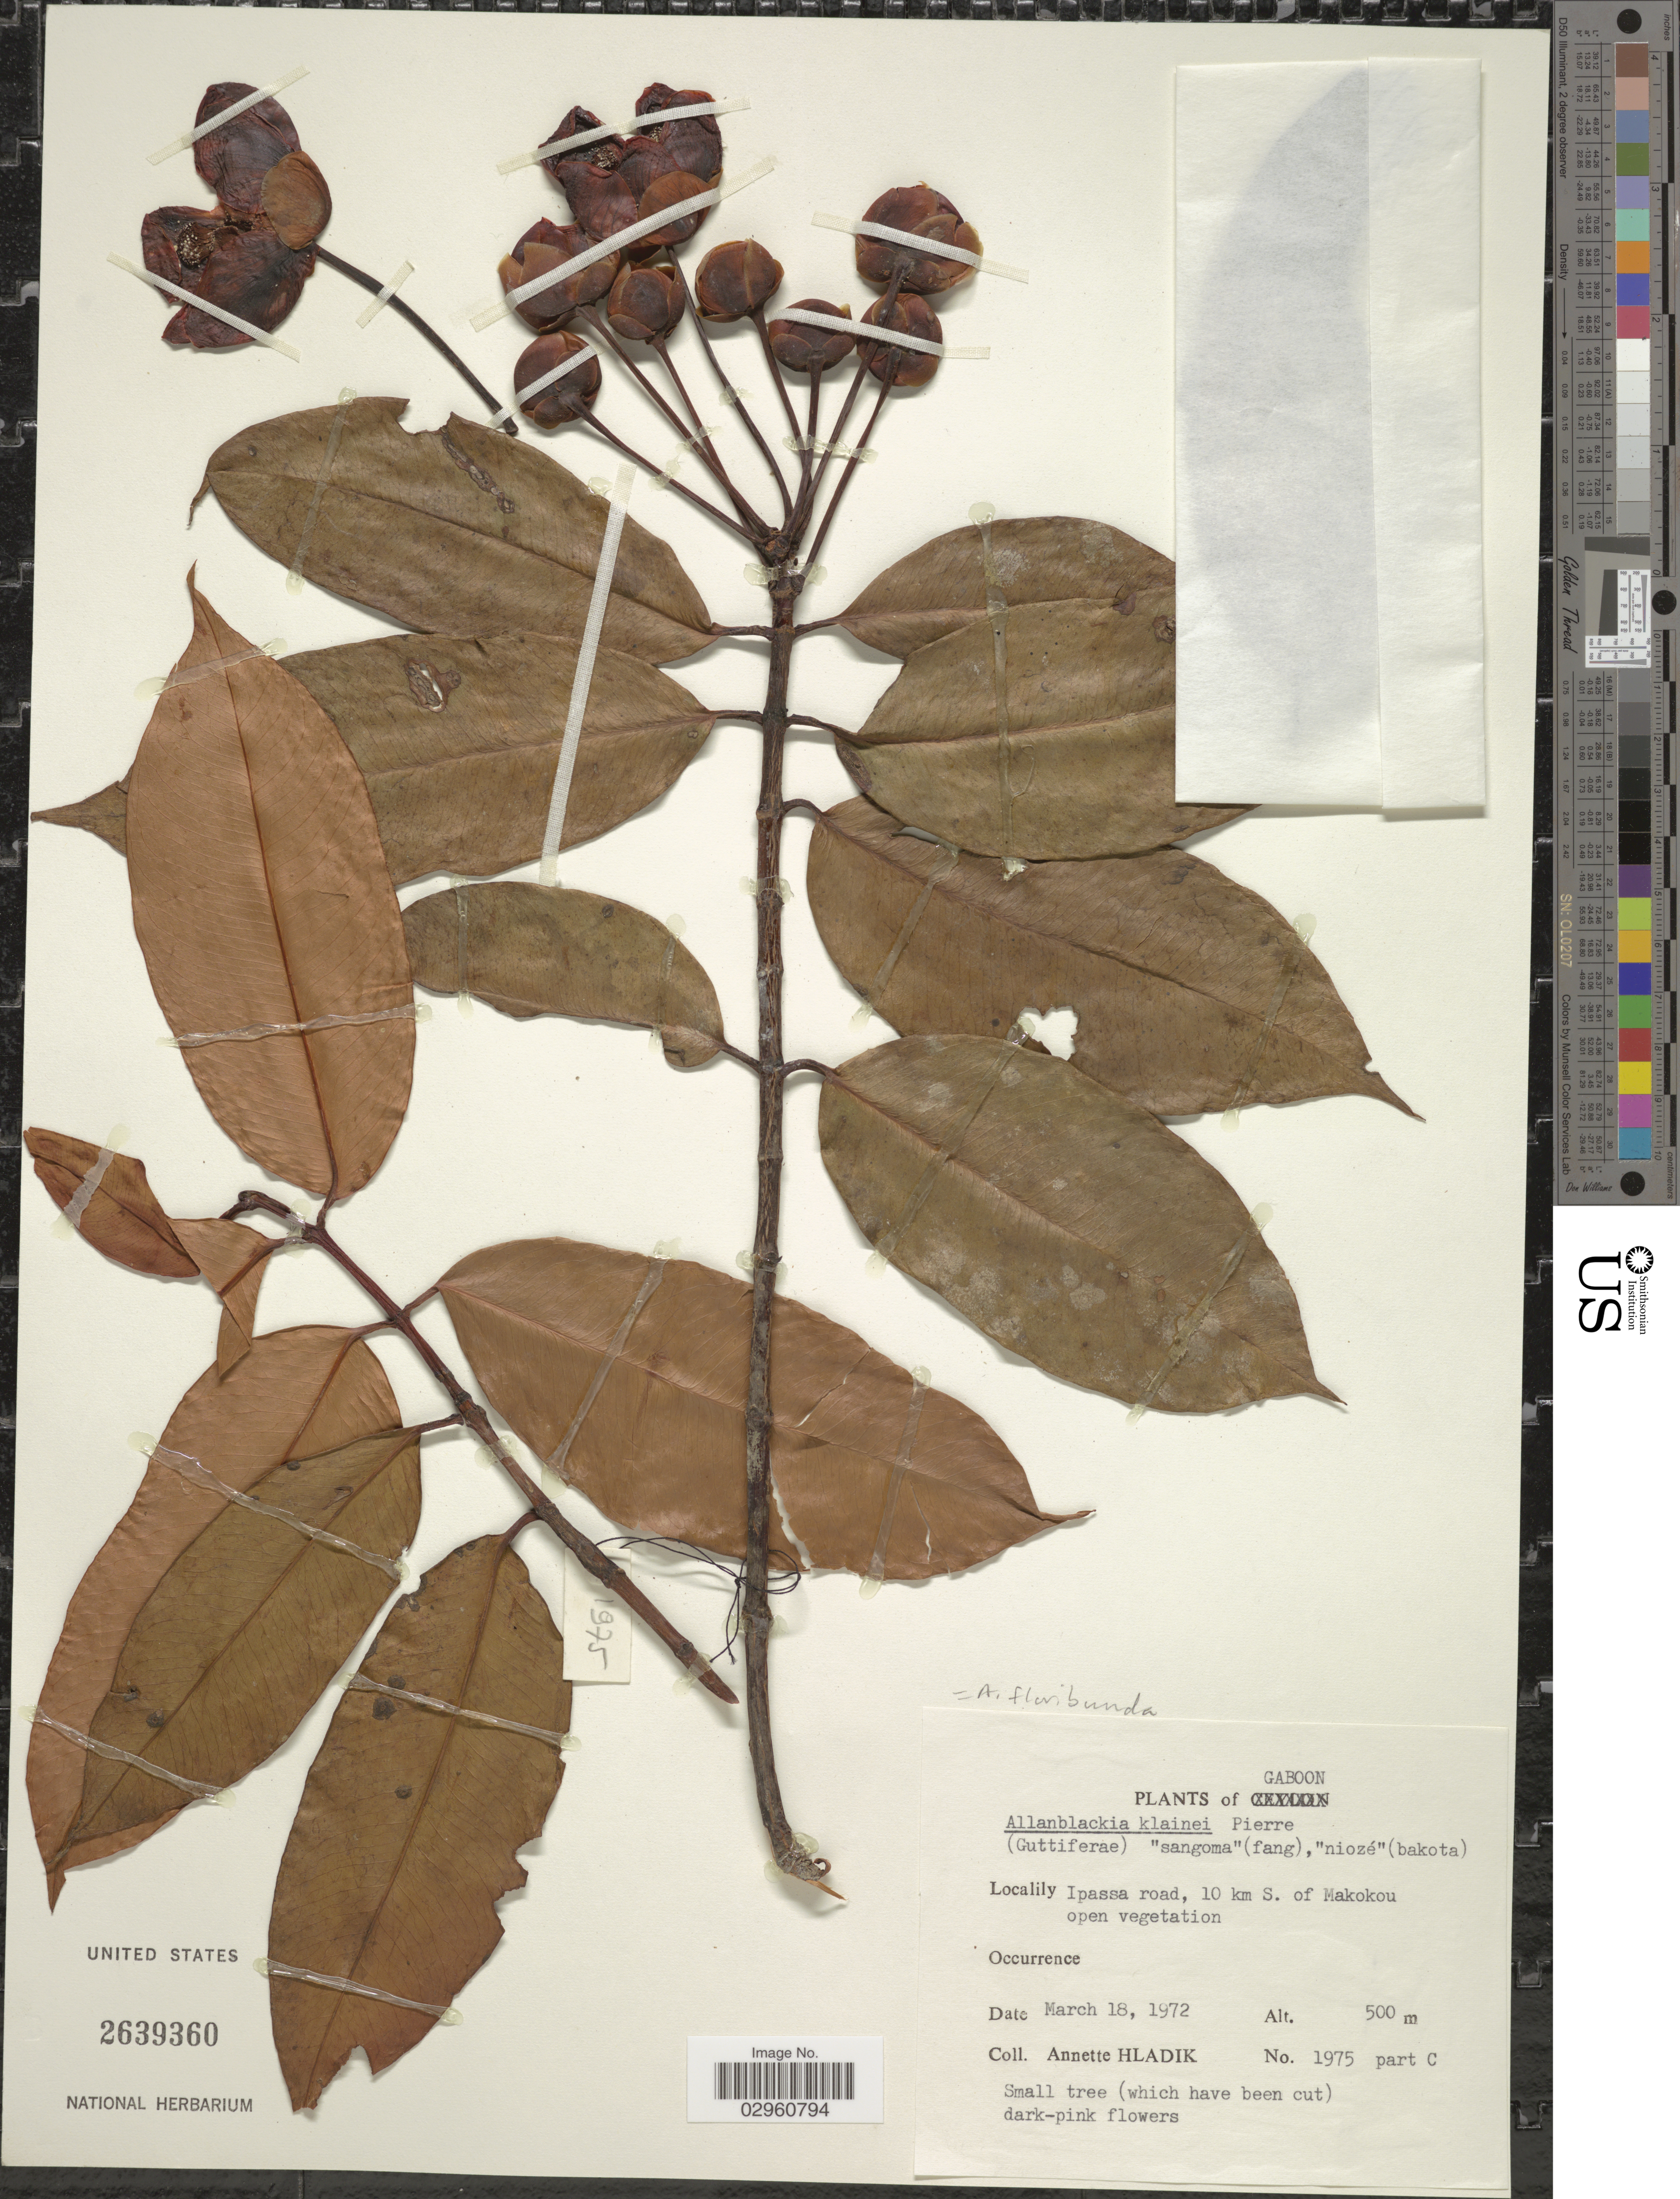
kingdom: Plantae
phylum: Tracheophyta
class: Magnoliopsida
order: Malpighiales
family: Clusiaceae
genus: Allanblackia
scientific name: Allanblackia floribunda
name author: Oliv.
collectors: A. Hladik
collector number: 1975 part C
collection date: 1972-03-18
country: Gabon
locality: Gaboon. Ipassa road, 10 km S. of Makokou.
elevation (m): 500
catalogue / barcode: US 2639360